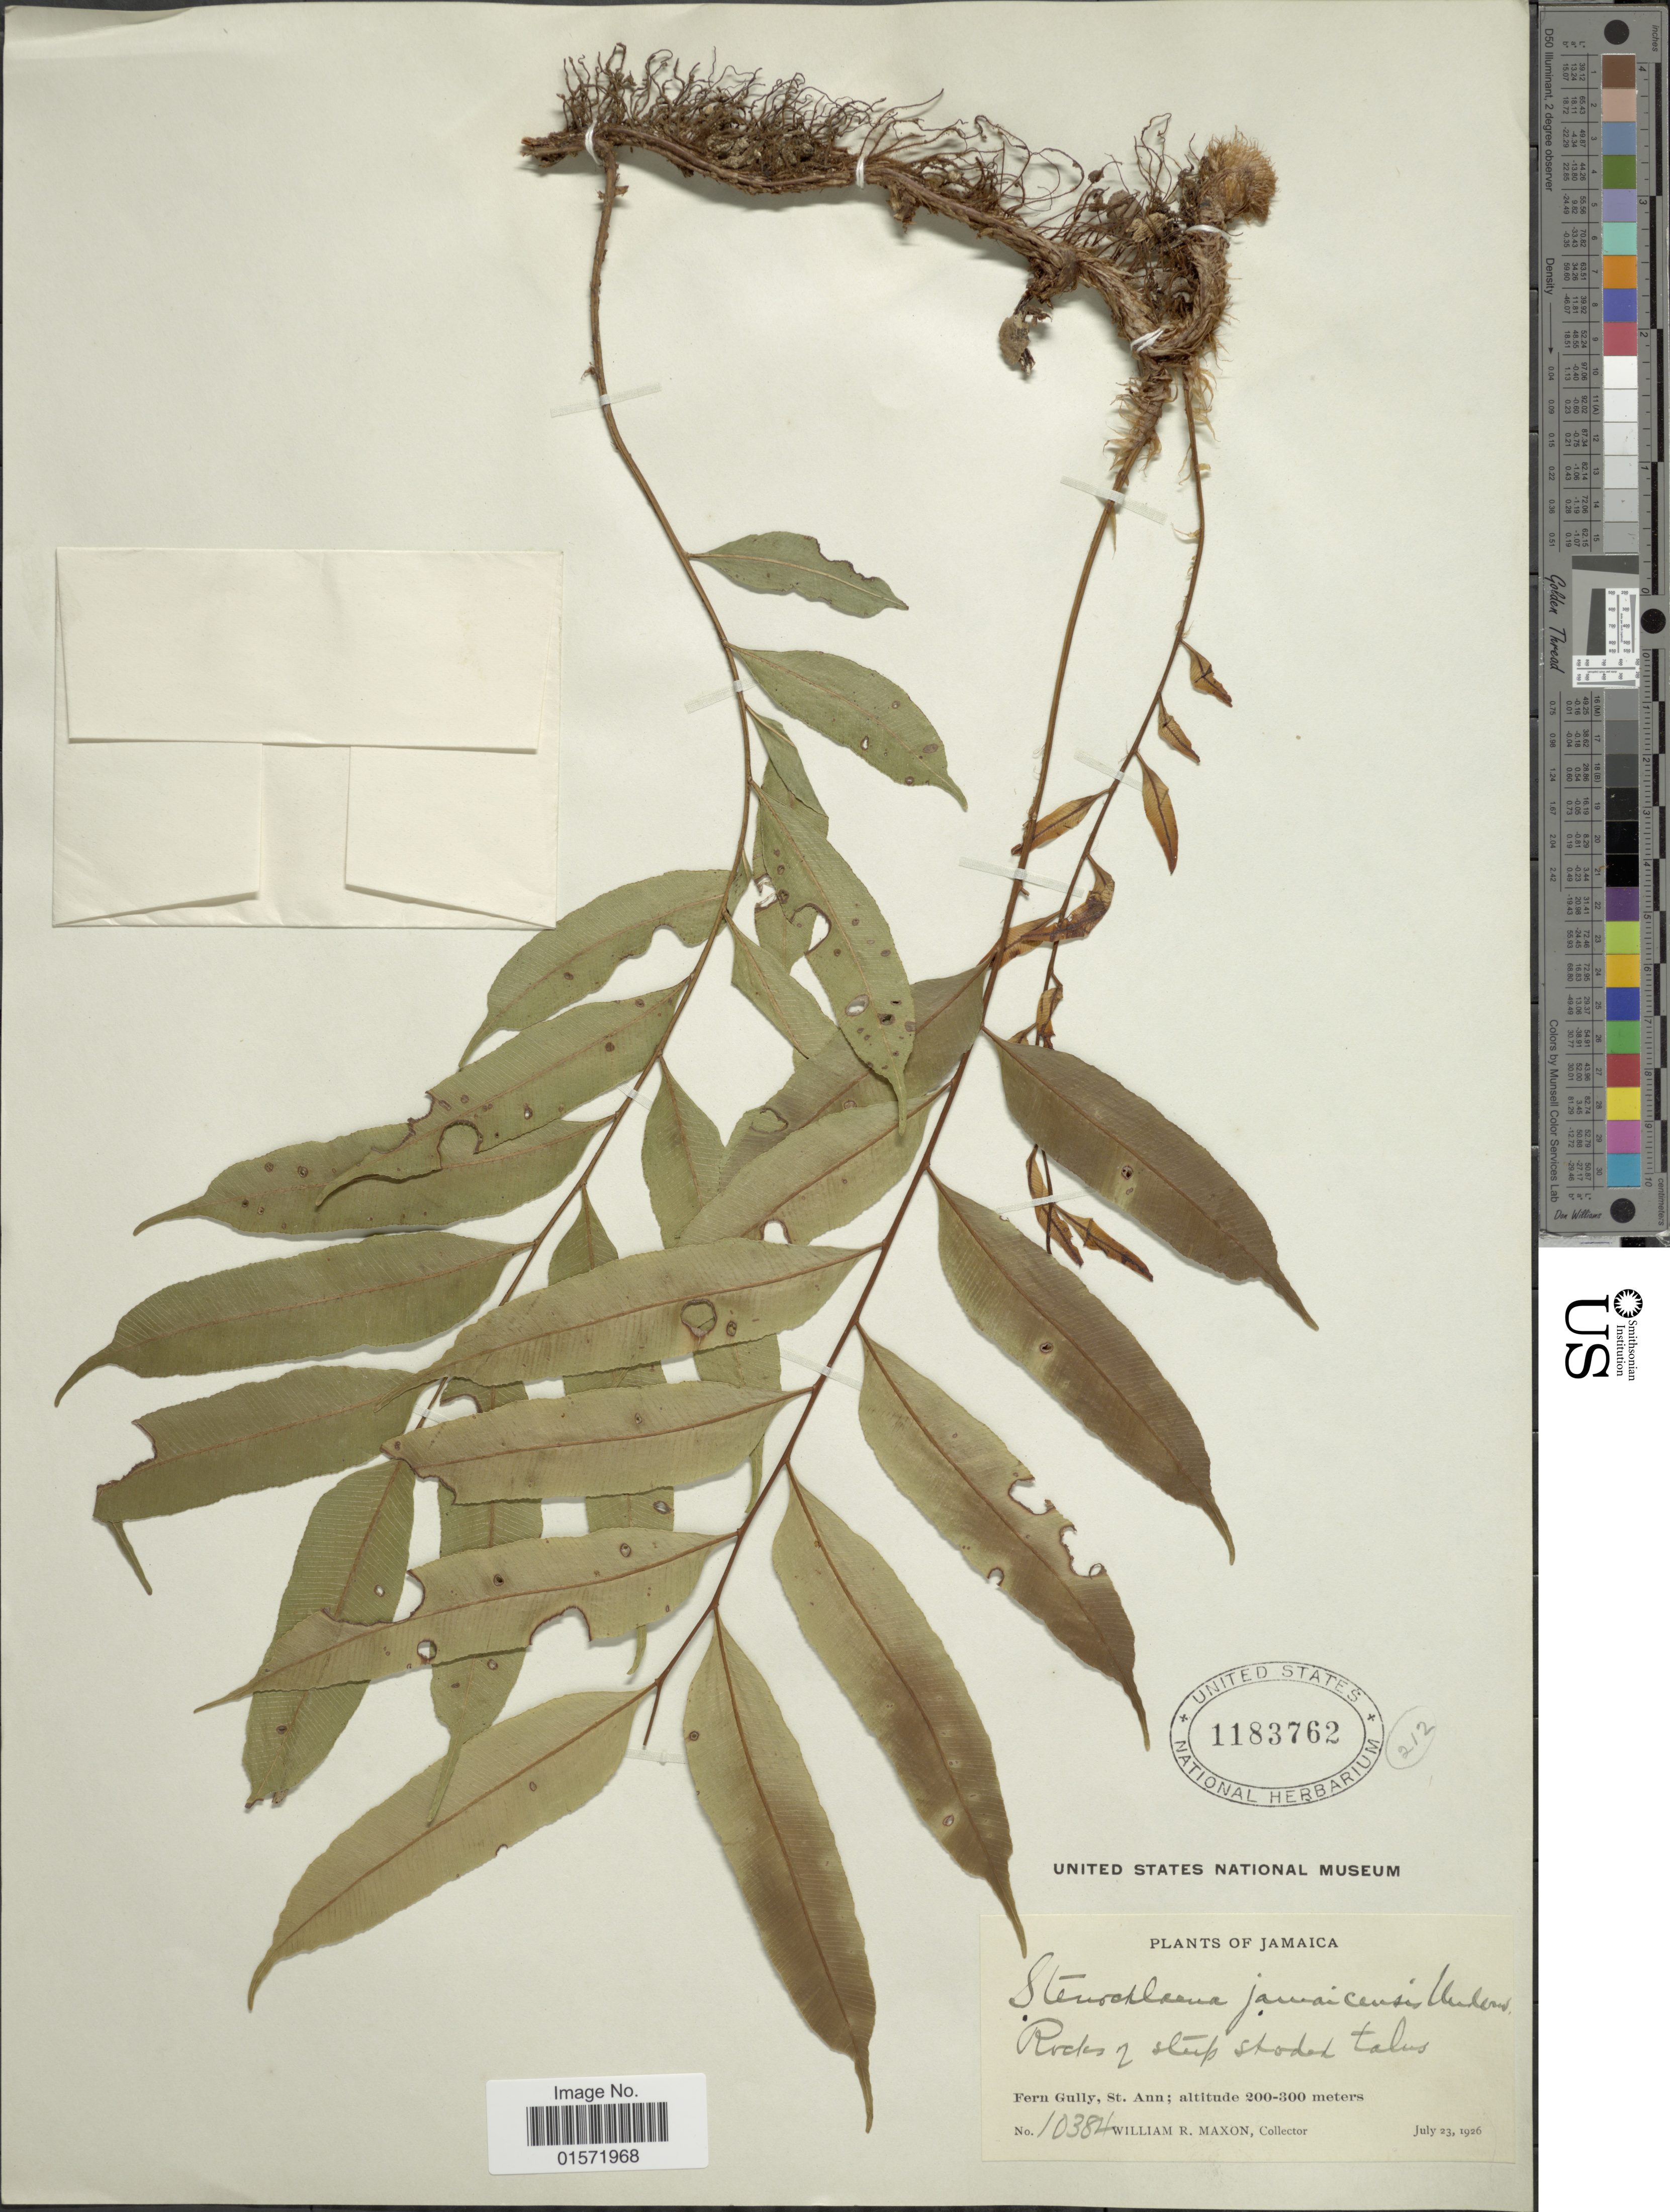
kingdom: Plantae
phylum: Tracheophyta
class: Polypodiopsida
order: Polypodiales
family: Lomariopsidaceae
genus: Lomariopsis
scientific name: Lomariopsis jamaicensis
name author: (Underw.) Holttum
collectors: W. R. Maxon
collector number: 10384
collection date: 1926-07-23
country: Jamaica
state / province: Saint Ann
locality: Fern Gully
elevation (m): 200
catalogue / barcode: US 1183762